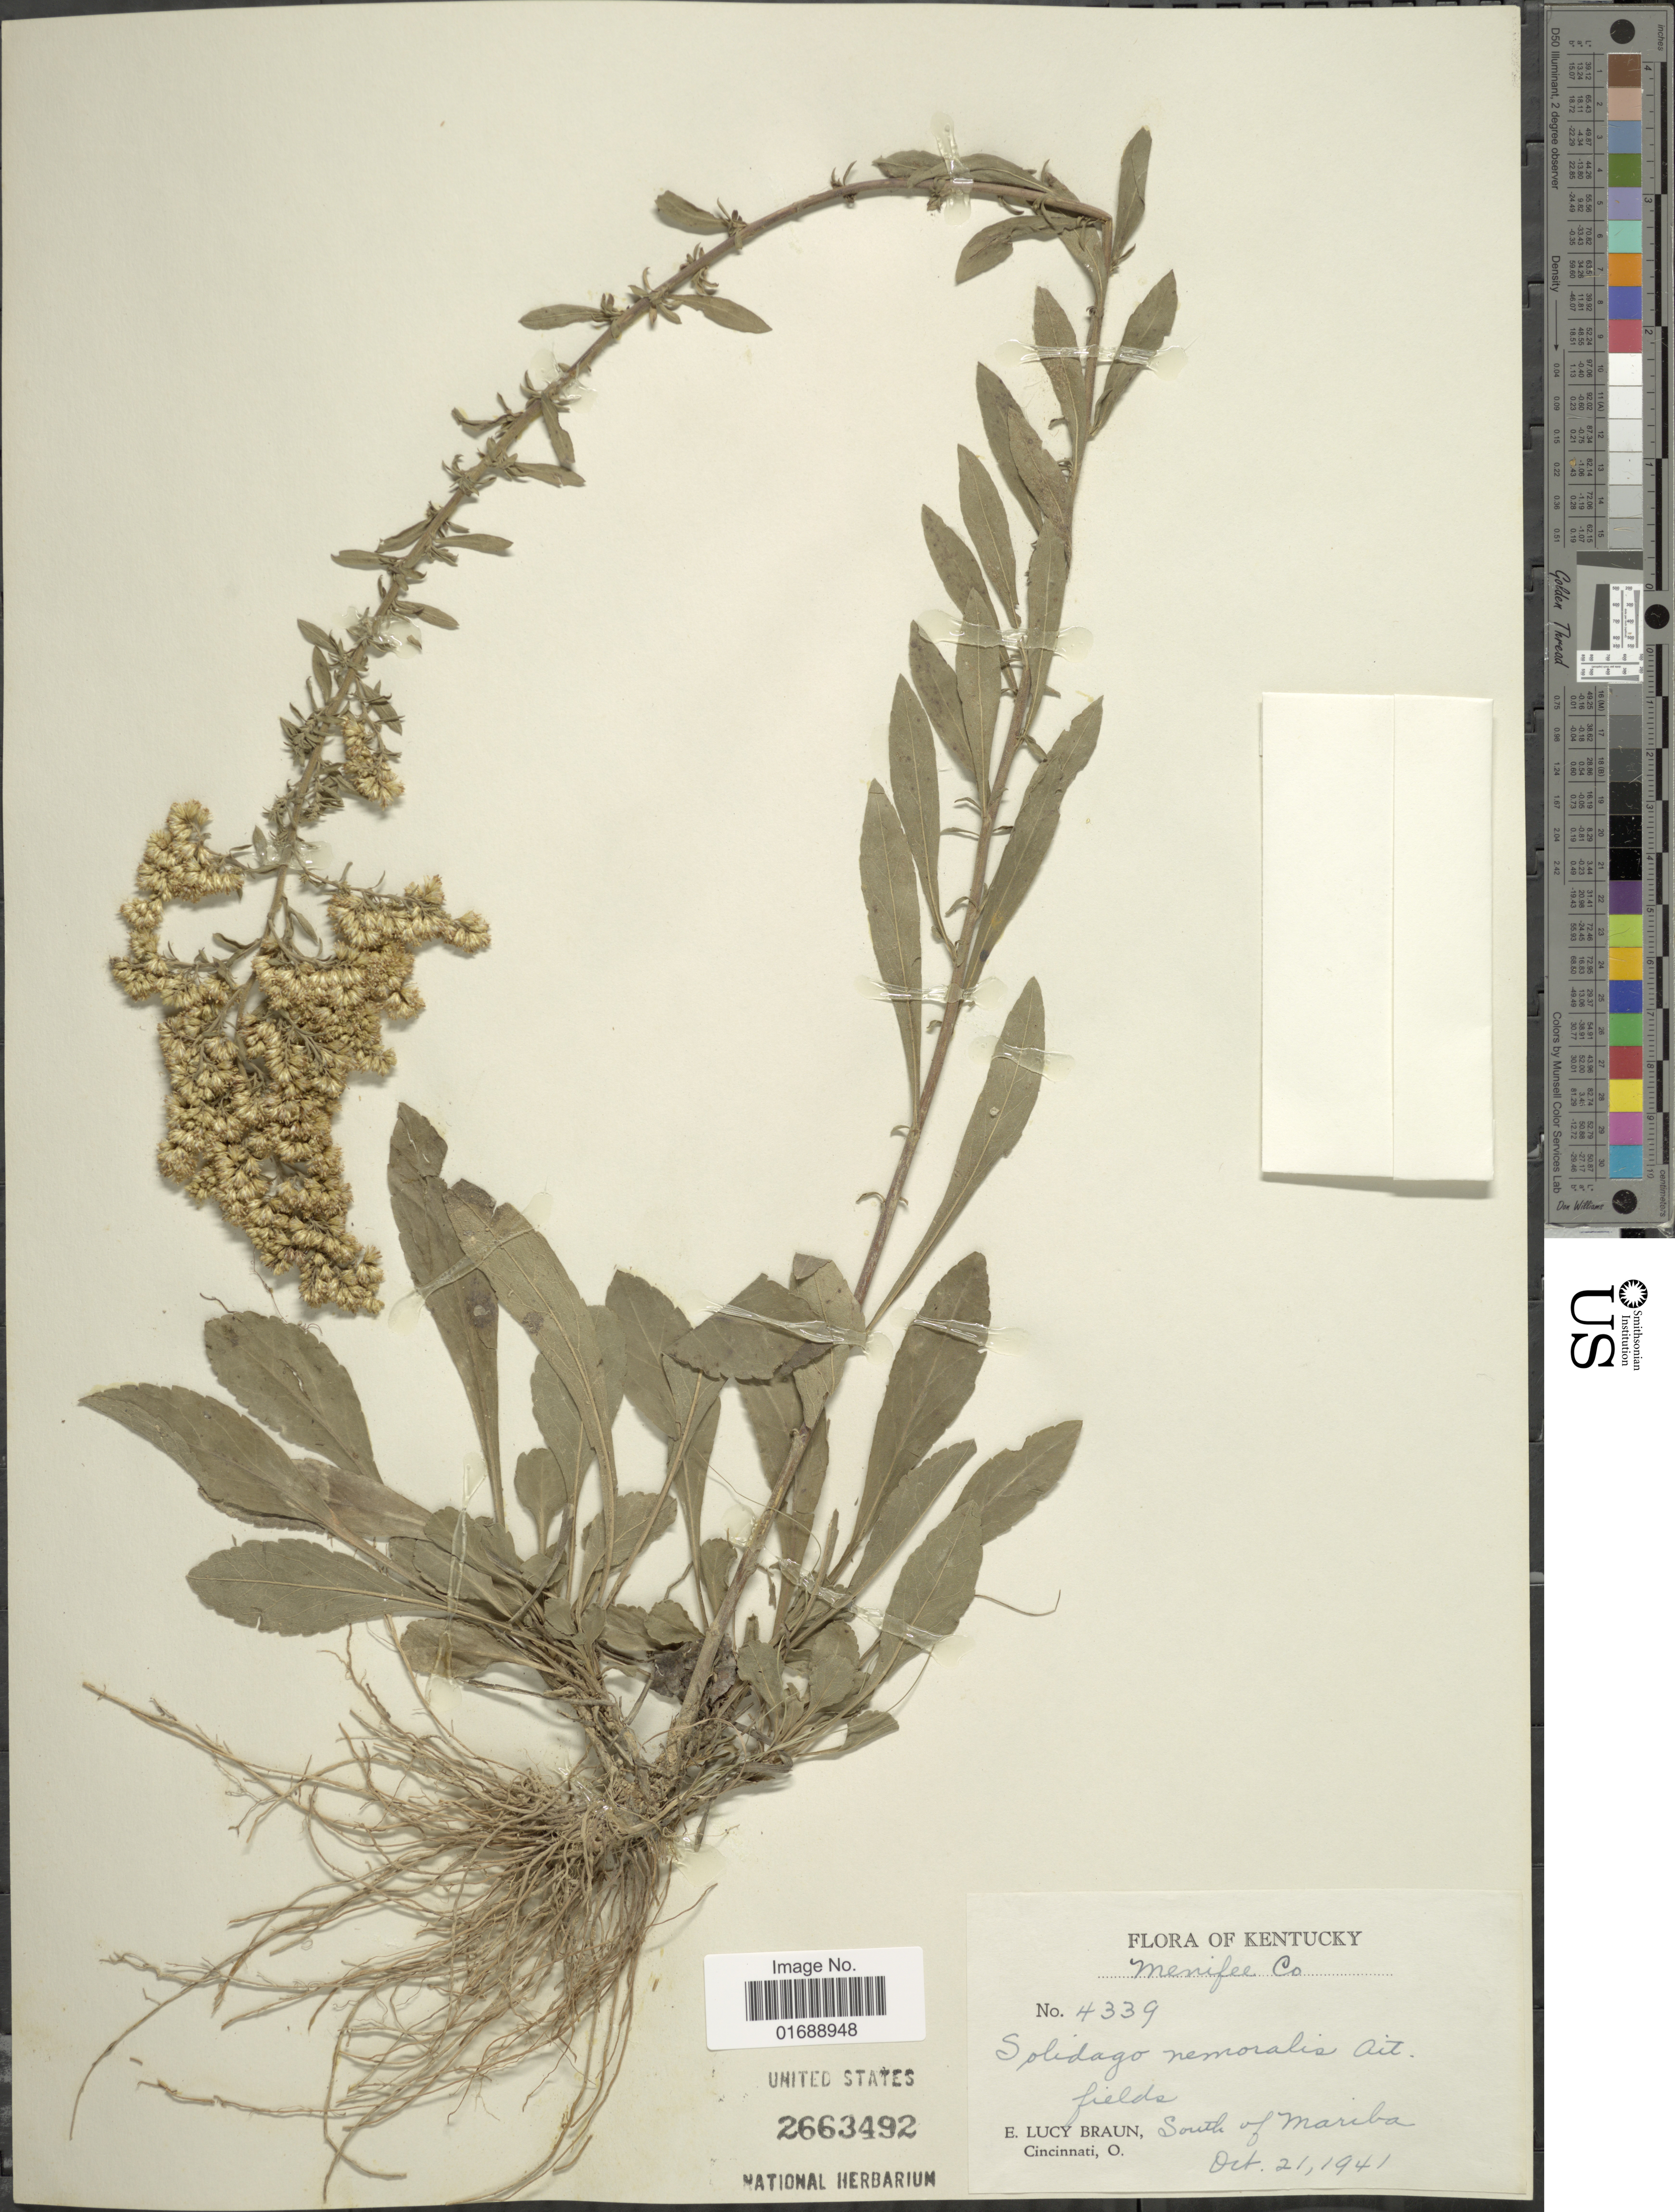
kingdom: Plantae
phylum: Tracheophyta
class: Magnoliopsida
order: Asterales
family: Asteraceae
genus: Solidago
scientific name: Solidago nemoralis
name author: Aiton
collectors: E. L. Braun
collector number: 4339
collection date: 1941-10-21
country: United States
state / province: Kentucky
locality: Menifee Co. South of Mariba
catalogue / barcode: US 2663492